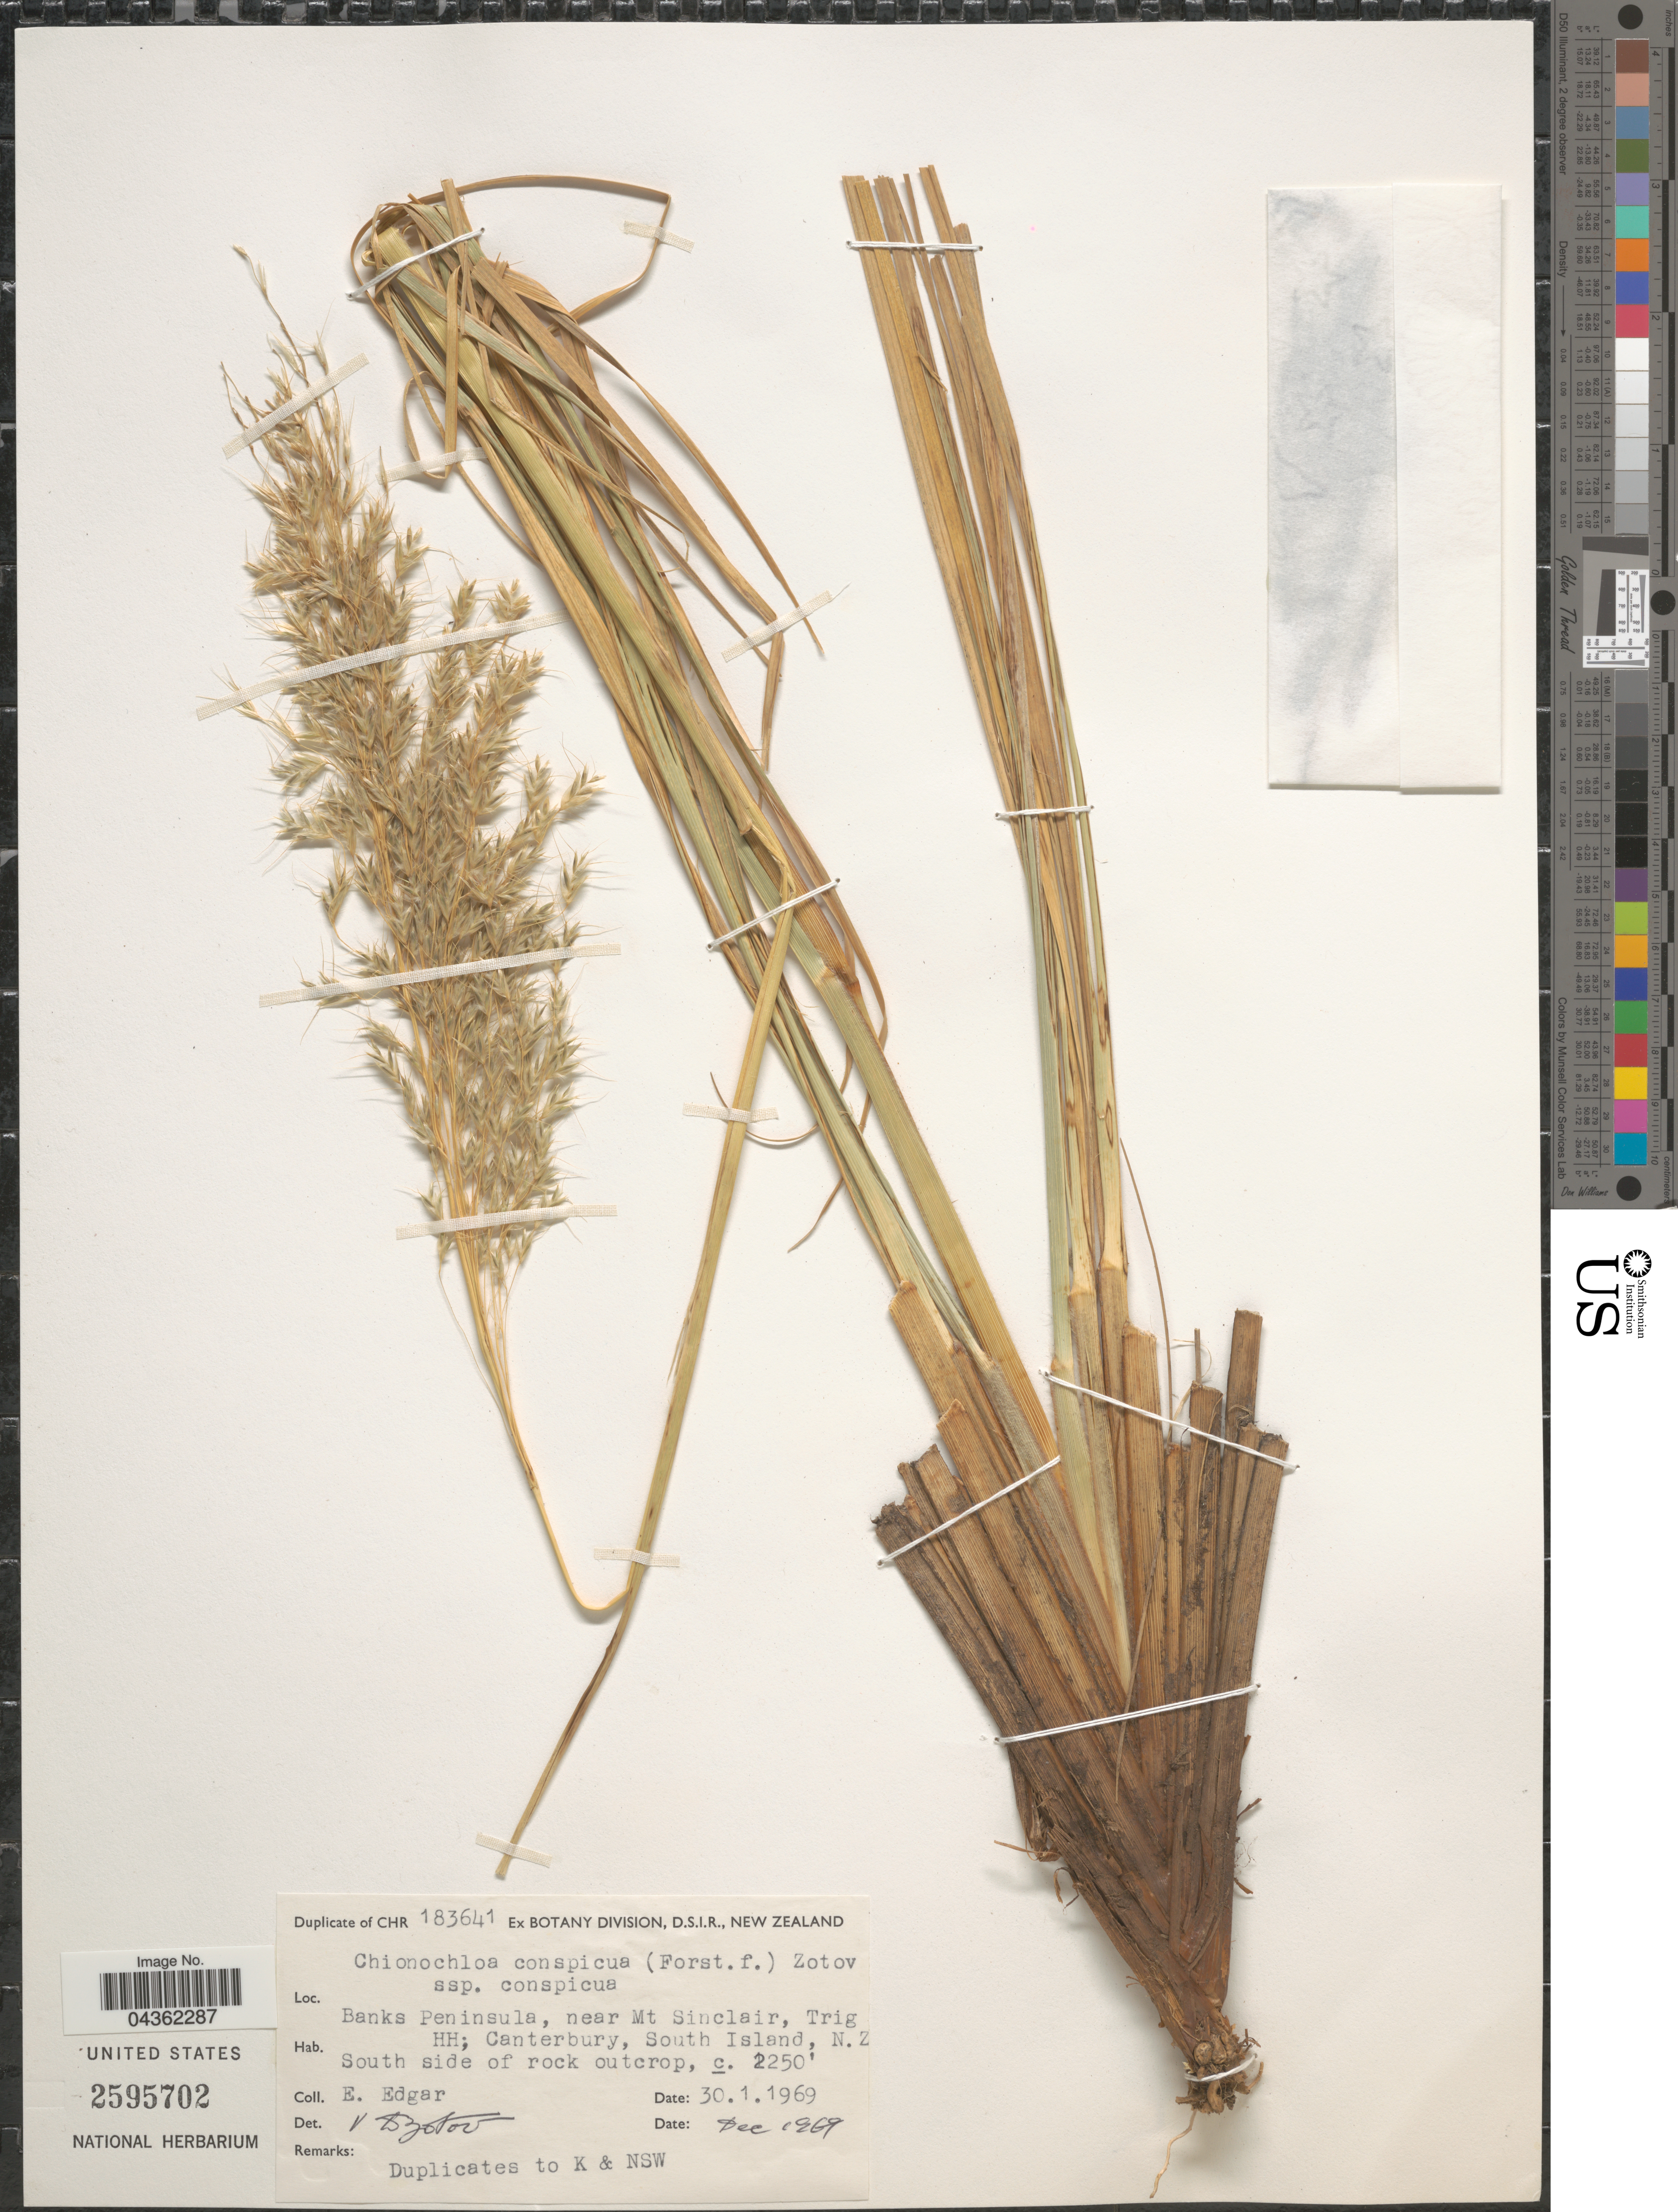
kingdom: Plantae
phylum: Tracheophyta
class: Liliopsida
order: Poales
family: Poaceae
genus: Chionochloa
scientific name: Chionochloa conspicua subsp. conspicua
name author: (G. Forst.) Zotov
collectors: E. Edgar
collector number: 183641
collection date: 1969-01-30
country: New Zealand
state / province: Canterbury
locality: Banks Peninsula, near Mt Sinclair, Trig HH; South Island. South side of rock outcrop.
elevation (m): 686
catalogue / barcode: US 2595702